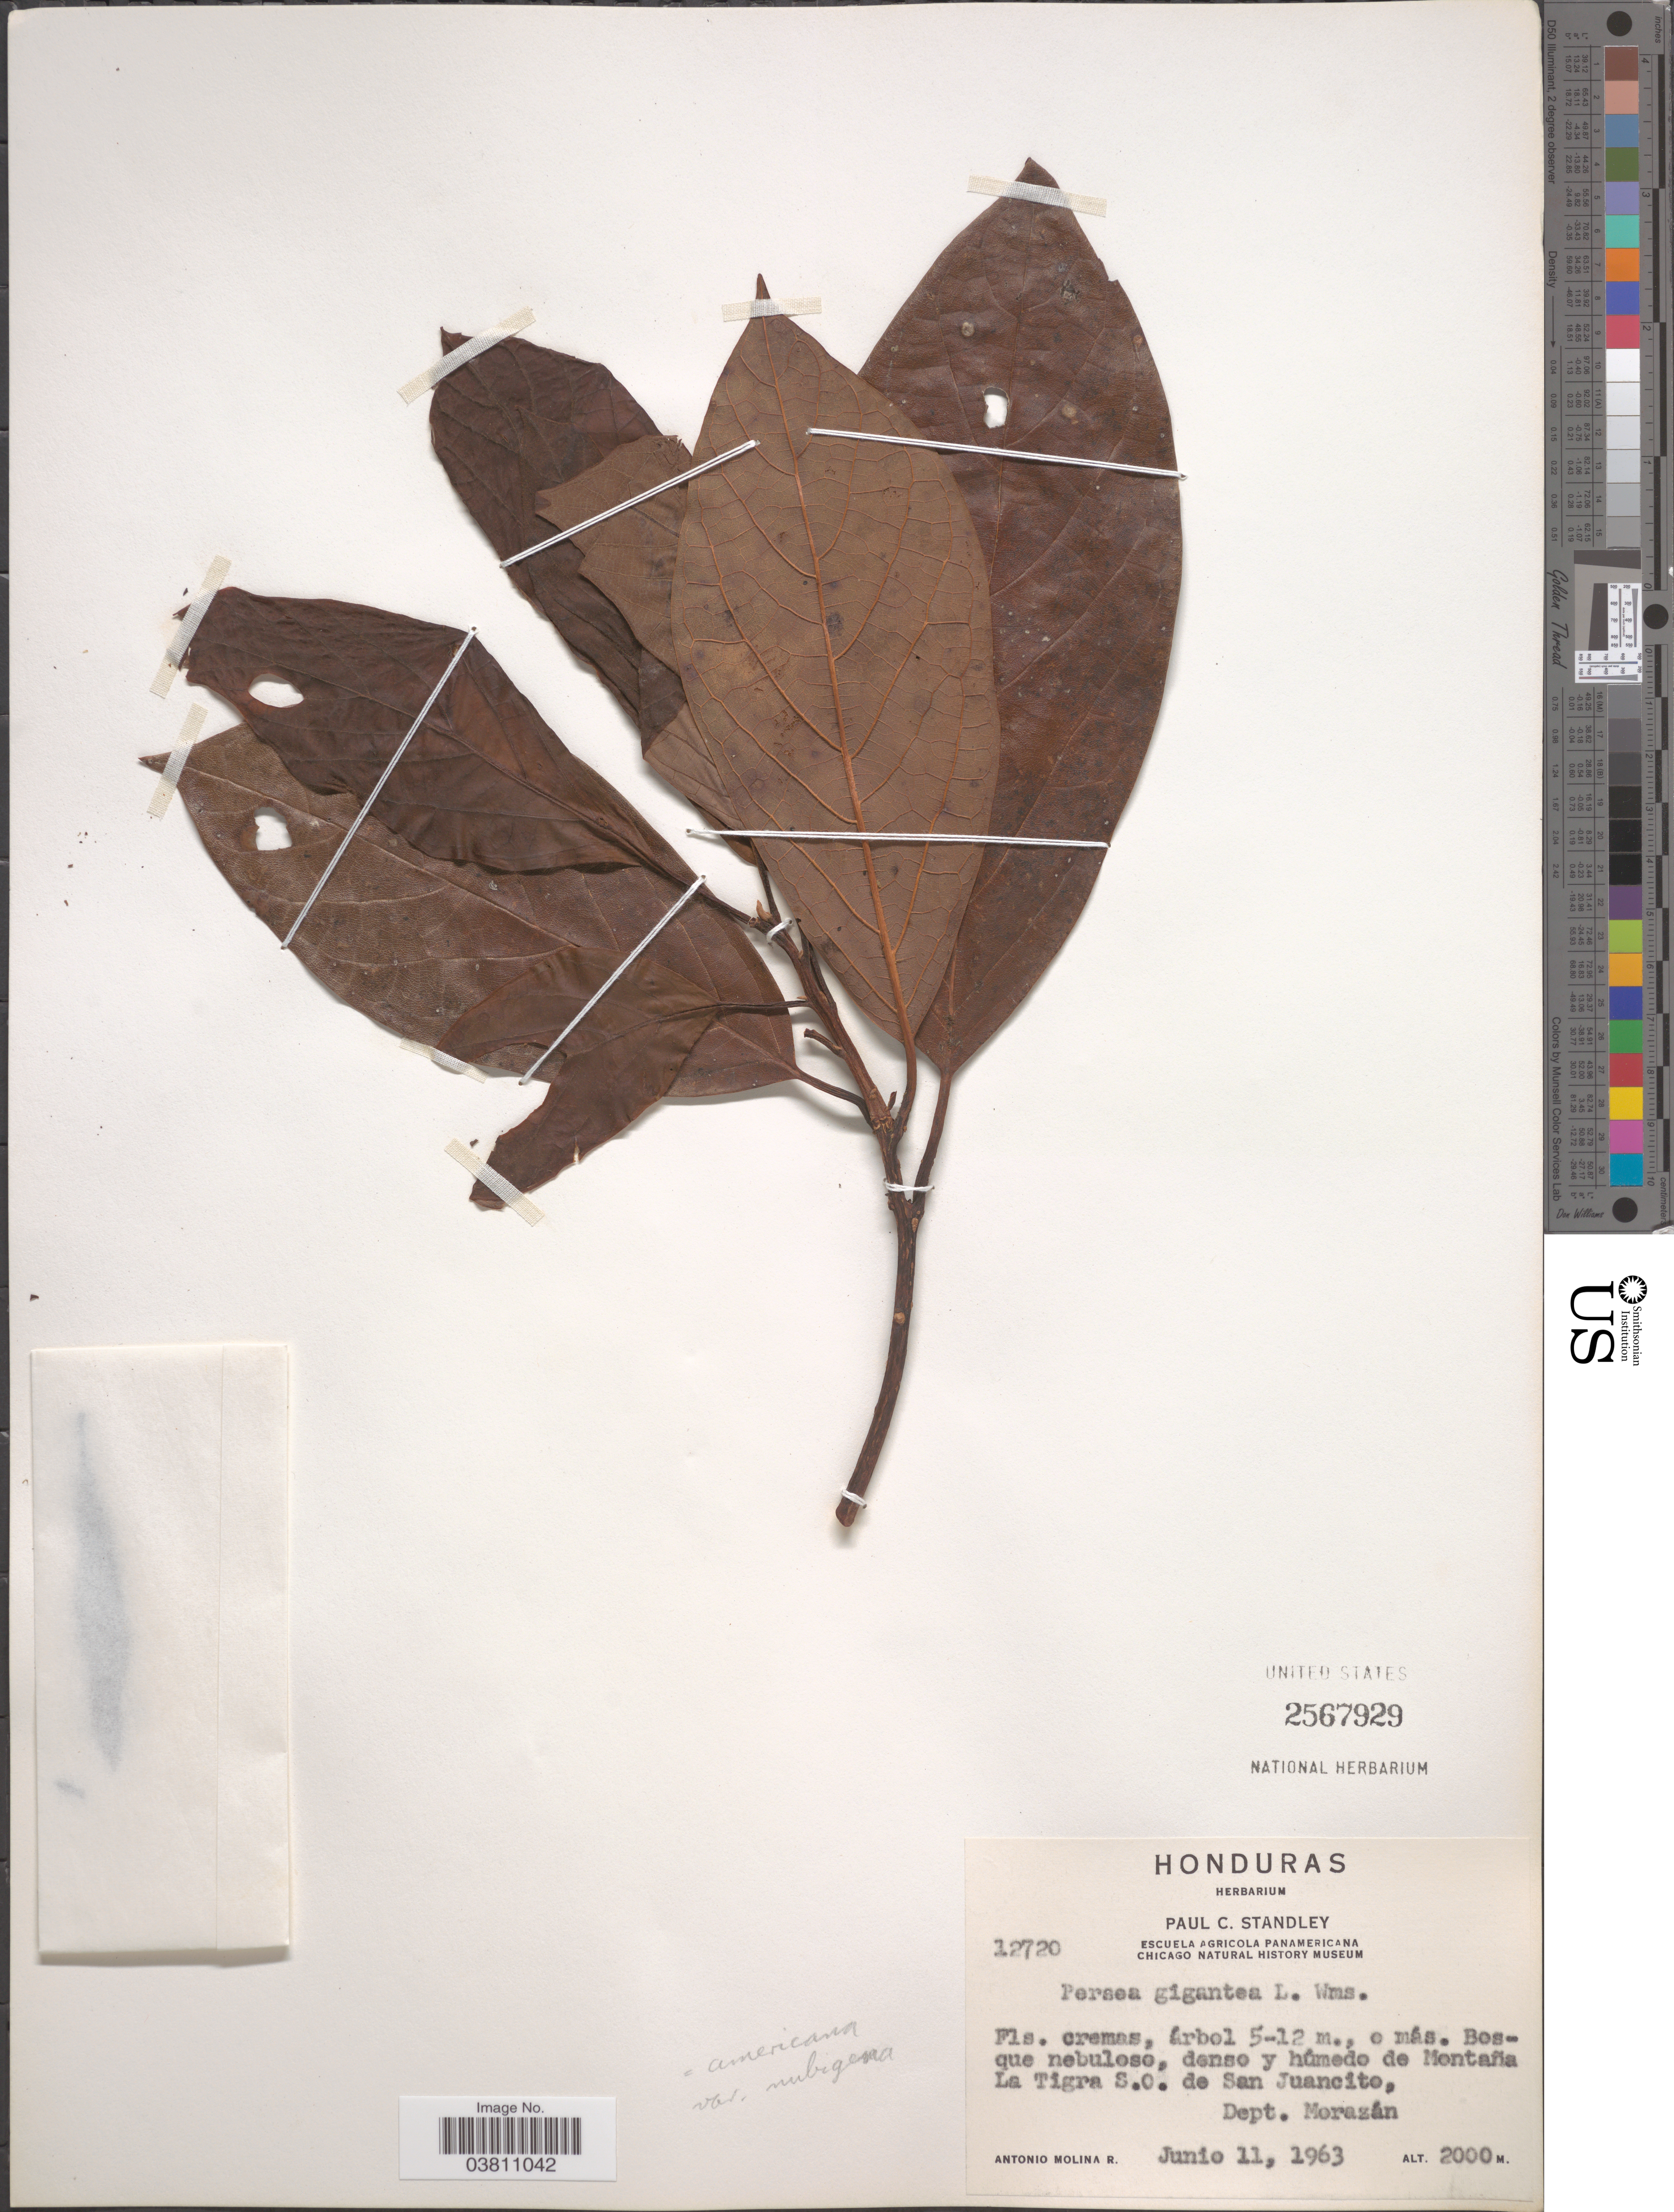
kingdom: Plantae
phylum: Tracheophyta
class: Magnoliopsida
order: Laurales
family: Lauraceae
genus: Persea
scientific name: Persea americana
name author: Mill.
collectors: A. Molina R.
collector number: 12720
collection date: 1963-06-11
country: Honduras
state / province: Fco. Morazán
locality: Montaña La Tigra S. O. de San Juancito, Dept. Morazán.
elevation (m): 2000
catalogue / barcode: US 2567929